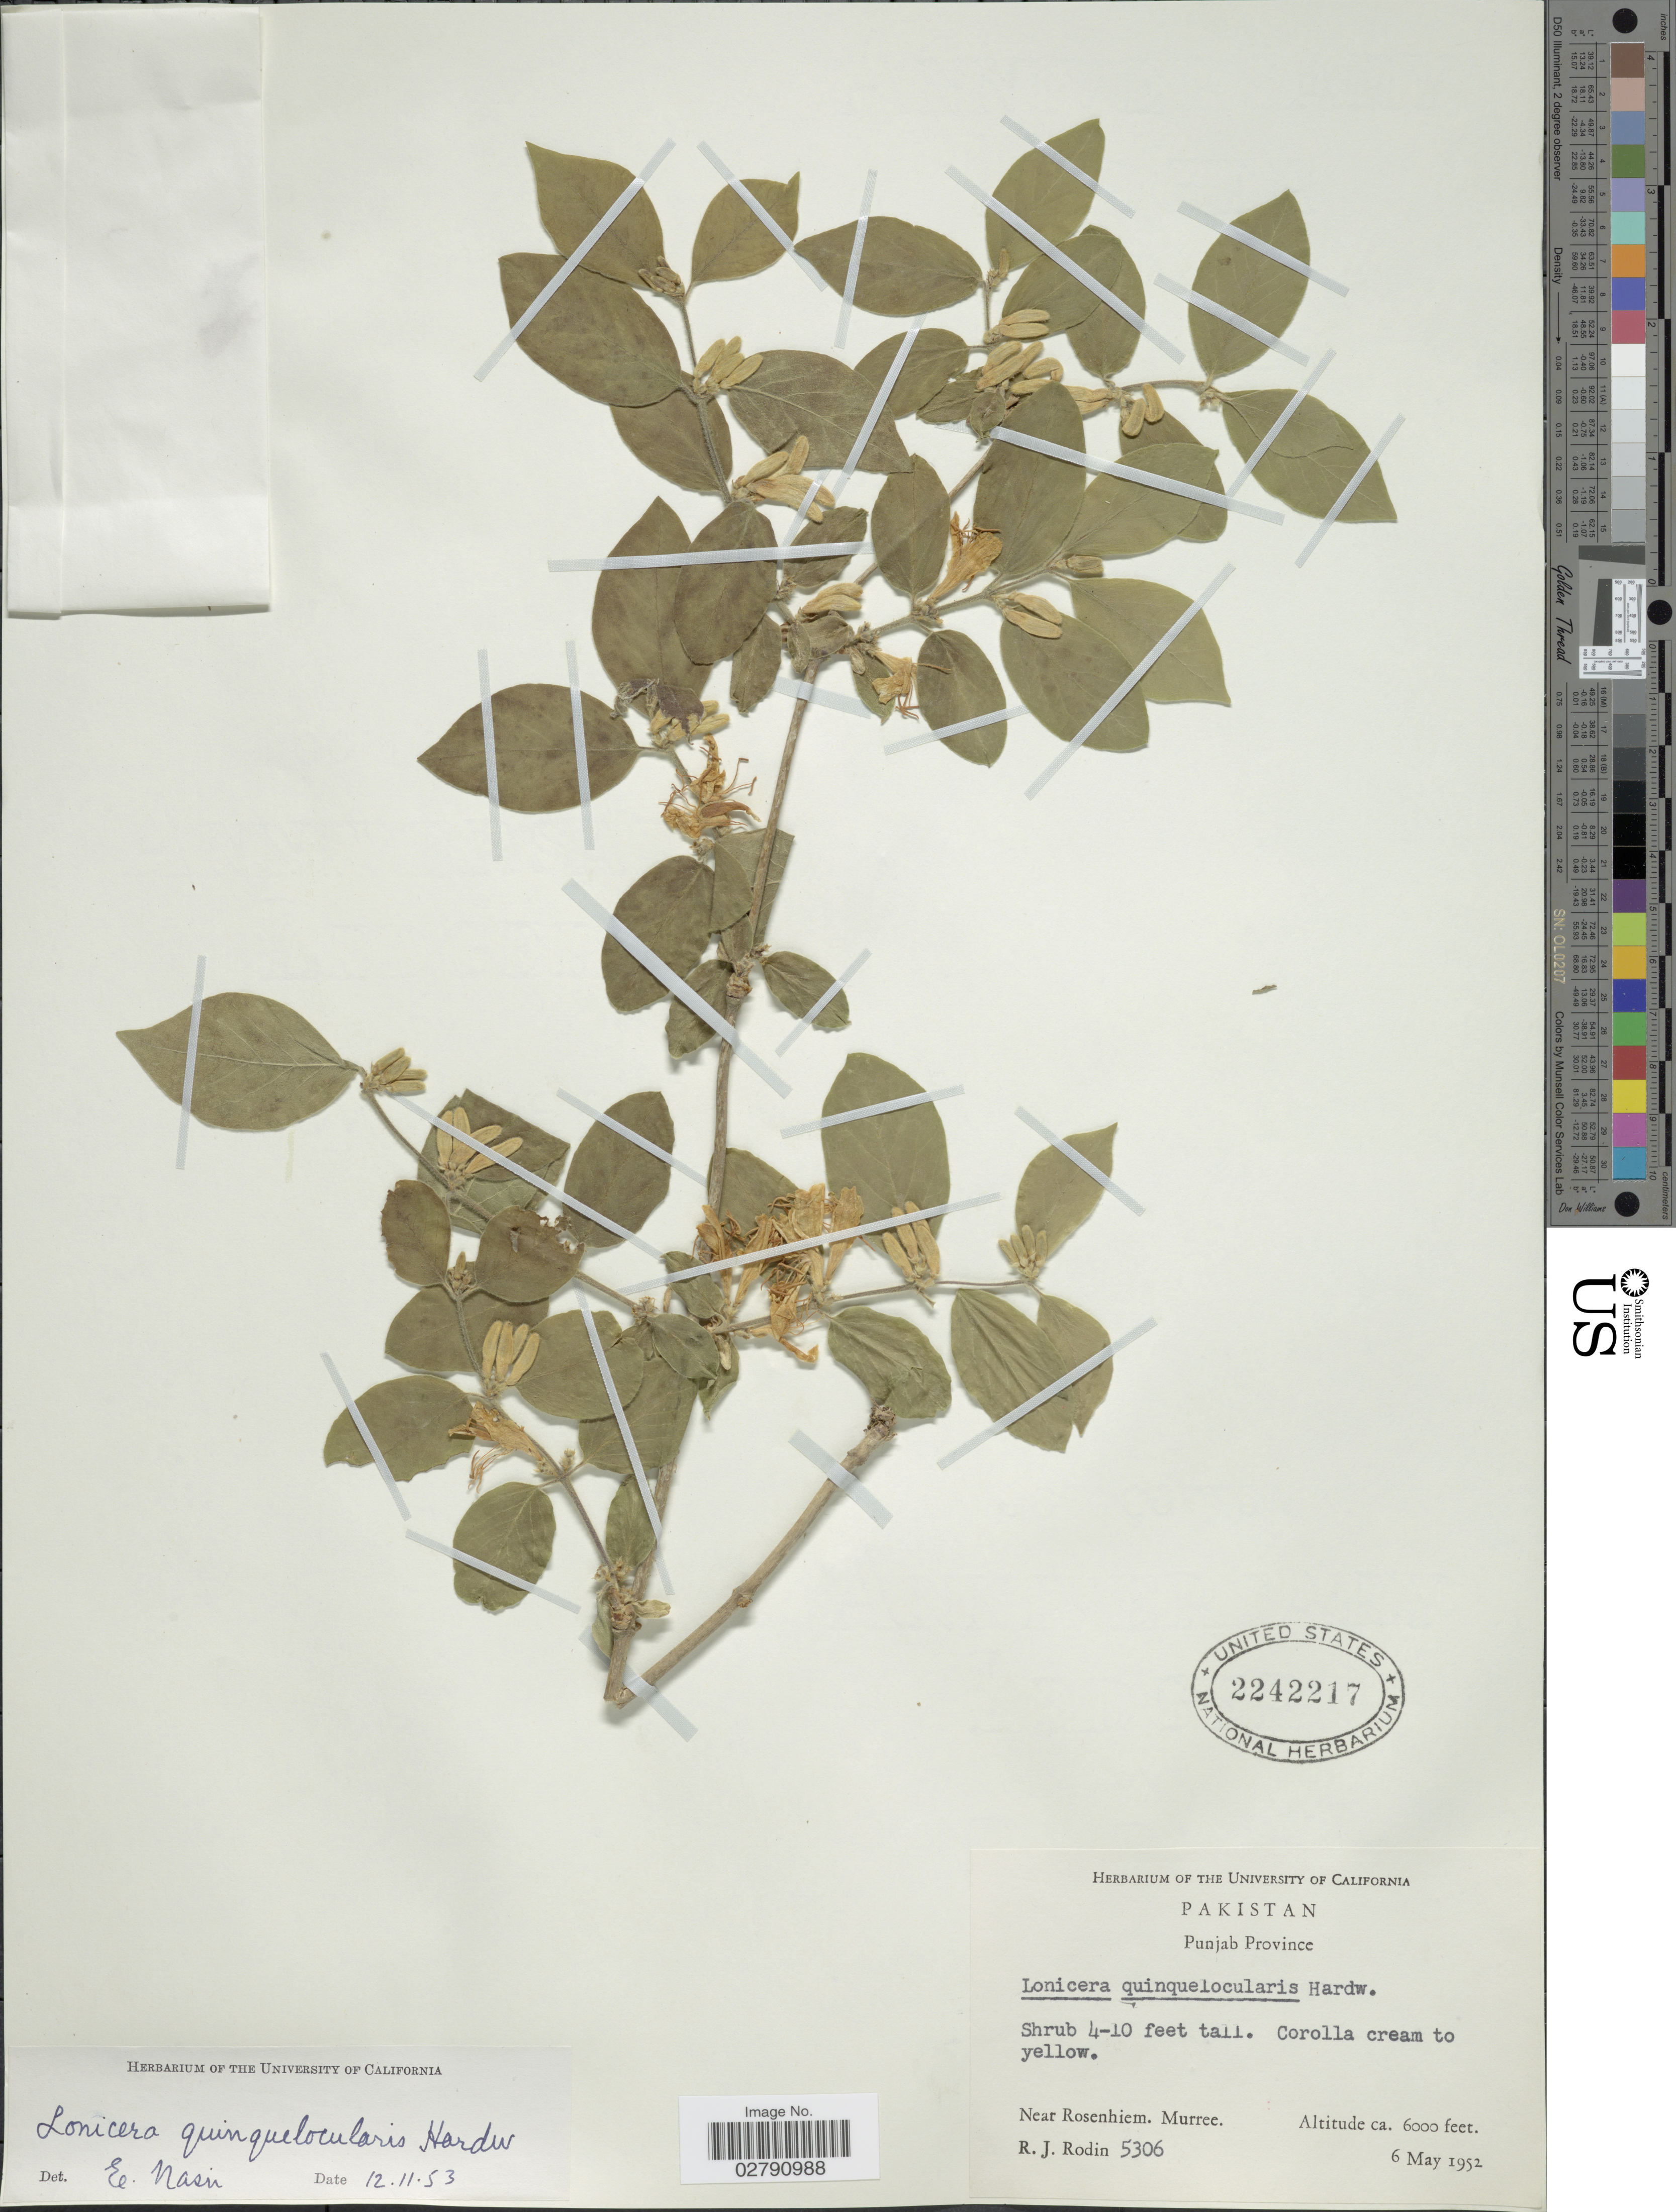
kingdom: Plantae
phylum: Tracheophyta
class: Magnoliopsida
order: Dipsacales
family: Caprifoliaceae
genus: Lonicera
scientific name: Lonicera quinquelocularis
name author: Hardw.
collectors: R. J. Rodin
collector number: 5306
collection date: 1952-05-06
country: Pakistan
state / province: Punjab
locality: Near Rosenhiem. Murree.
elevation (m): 1829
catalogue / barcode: US 2242217